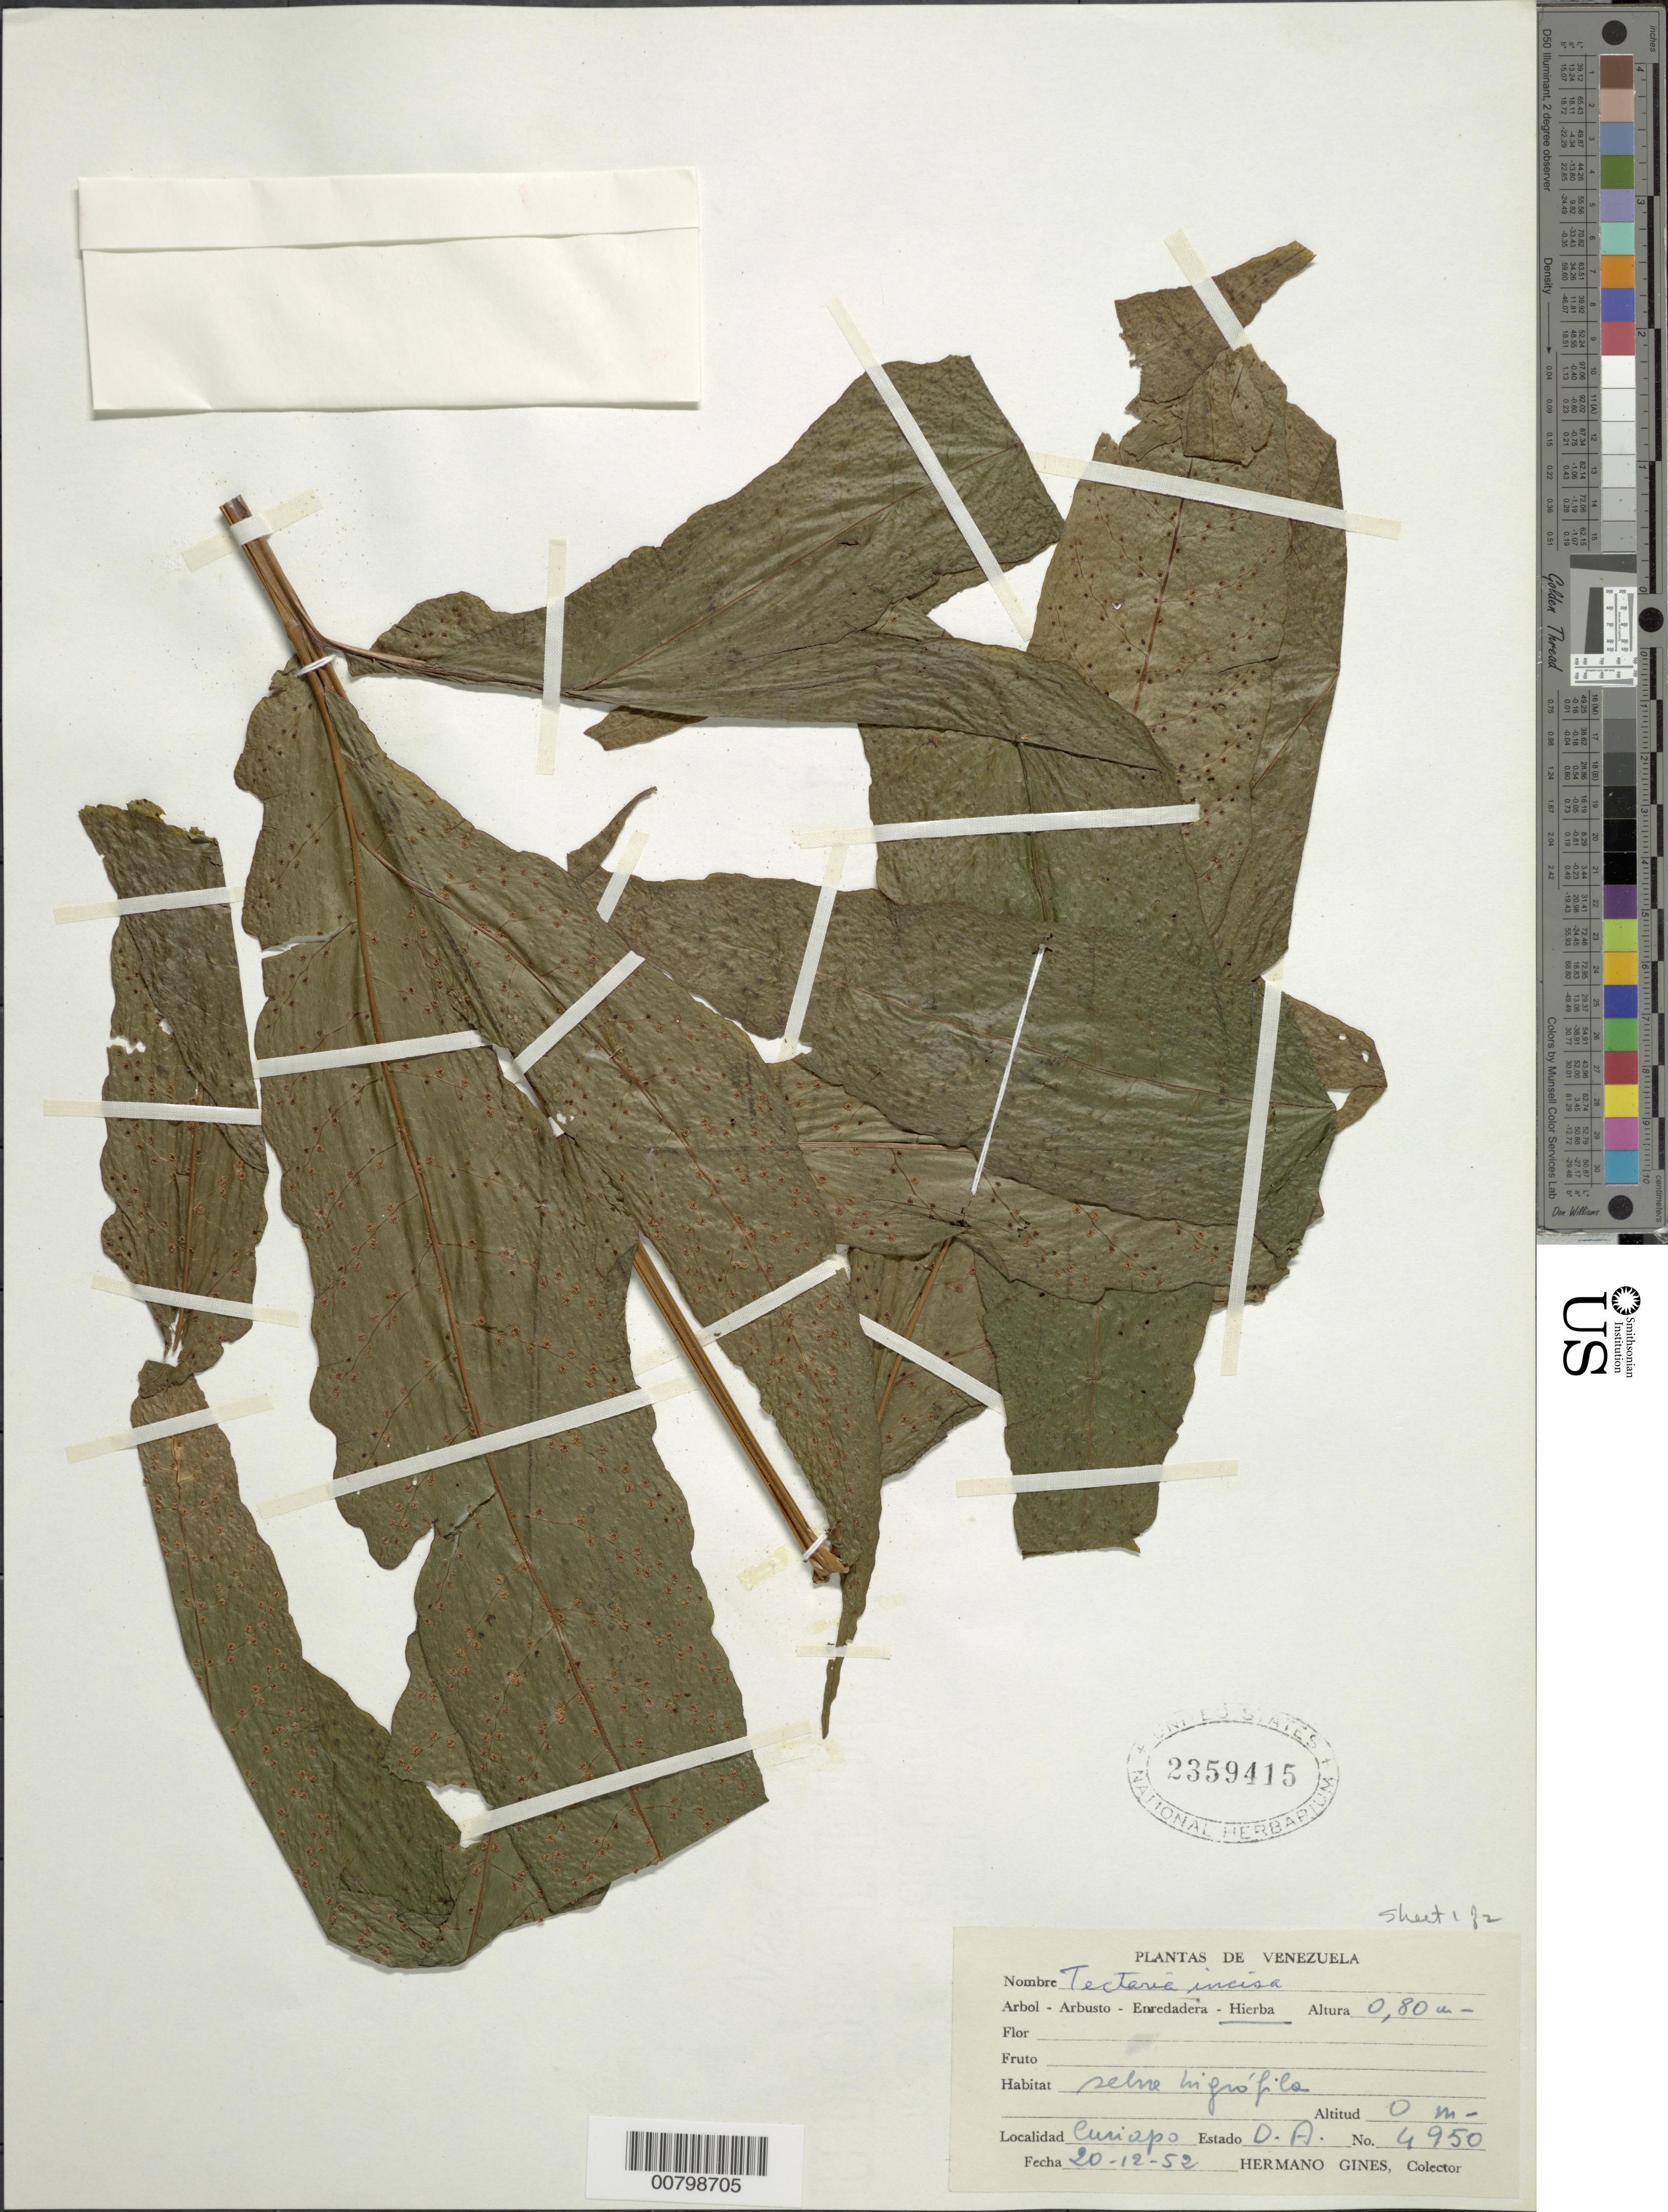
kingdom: Plantae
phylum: Tracheophyta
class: Polypodiopsida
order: Polypodiales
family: Tectariaceae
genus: Tectaria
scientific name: Tectaria incisa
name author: Cav.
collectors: H. Gines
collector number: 4950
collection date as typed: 20-Dec-52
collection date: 1952-12-20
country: Venezuela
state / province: Delta Amacuro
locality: Curiapo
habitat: Selva higrófila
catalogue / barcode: US 2359415